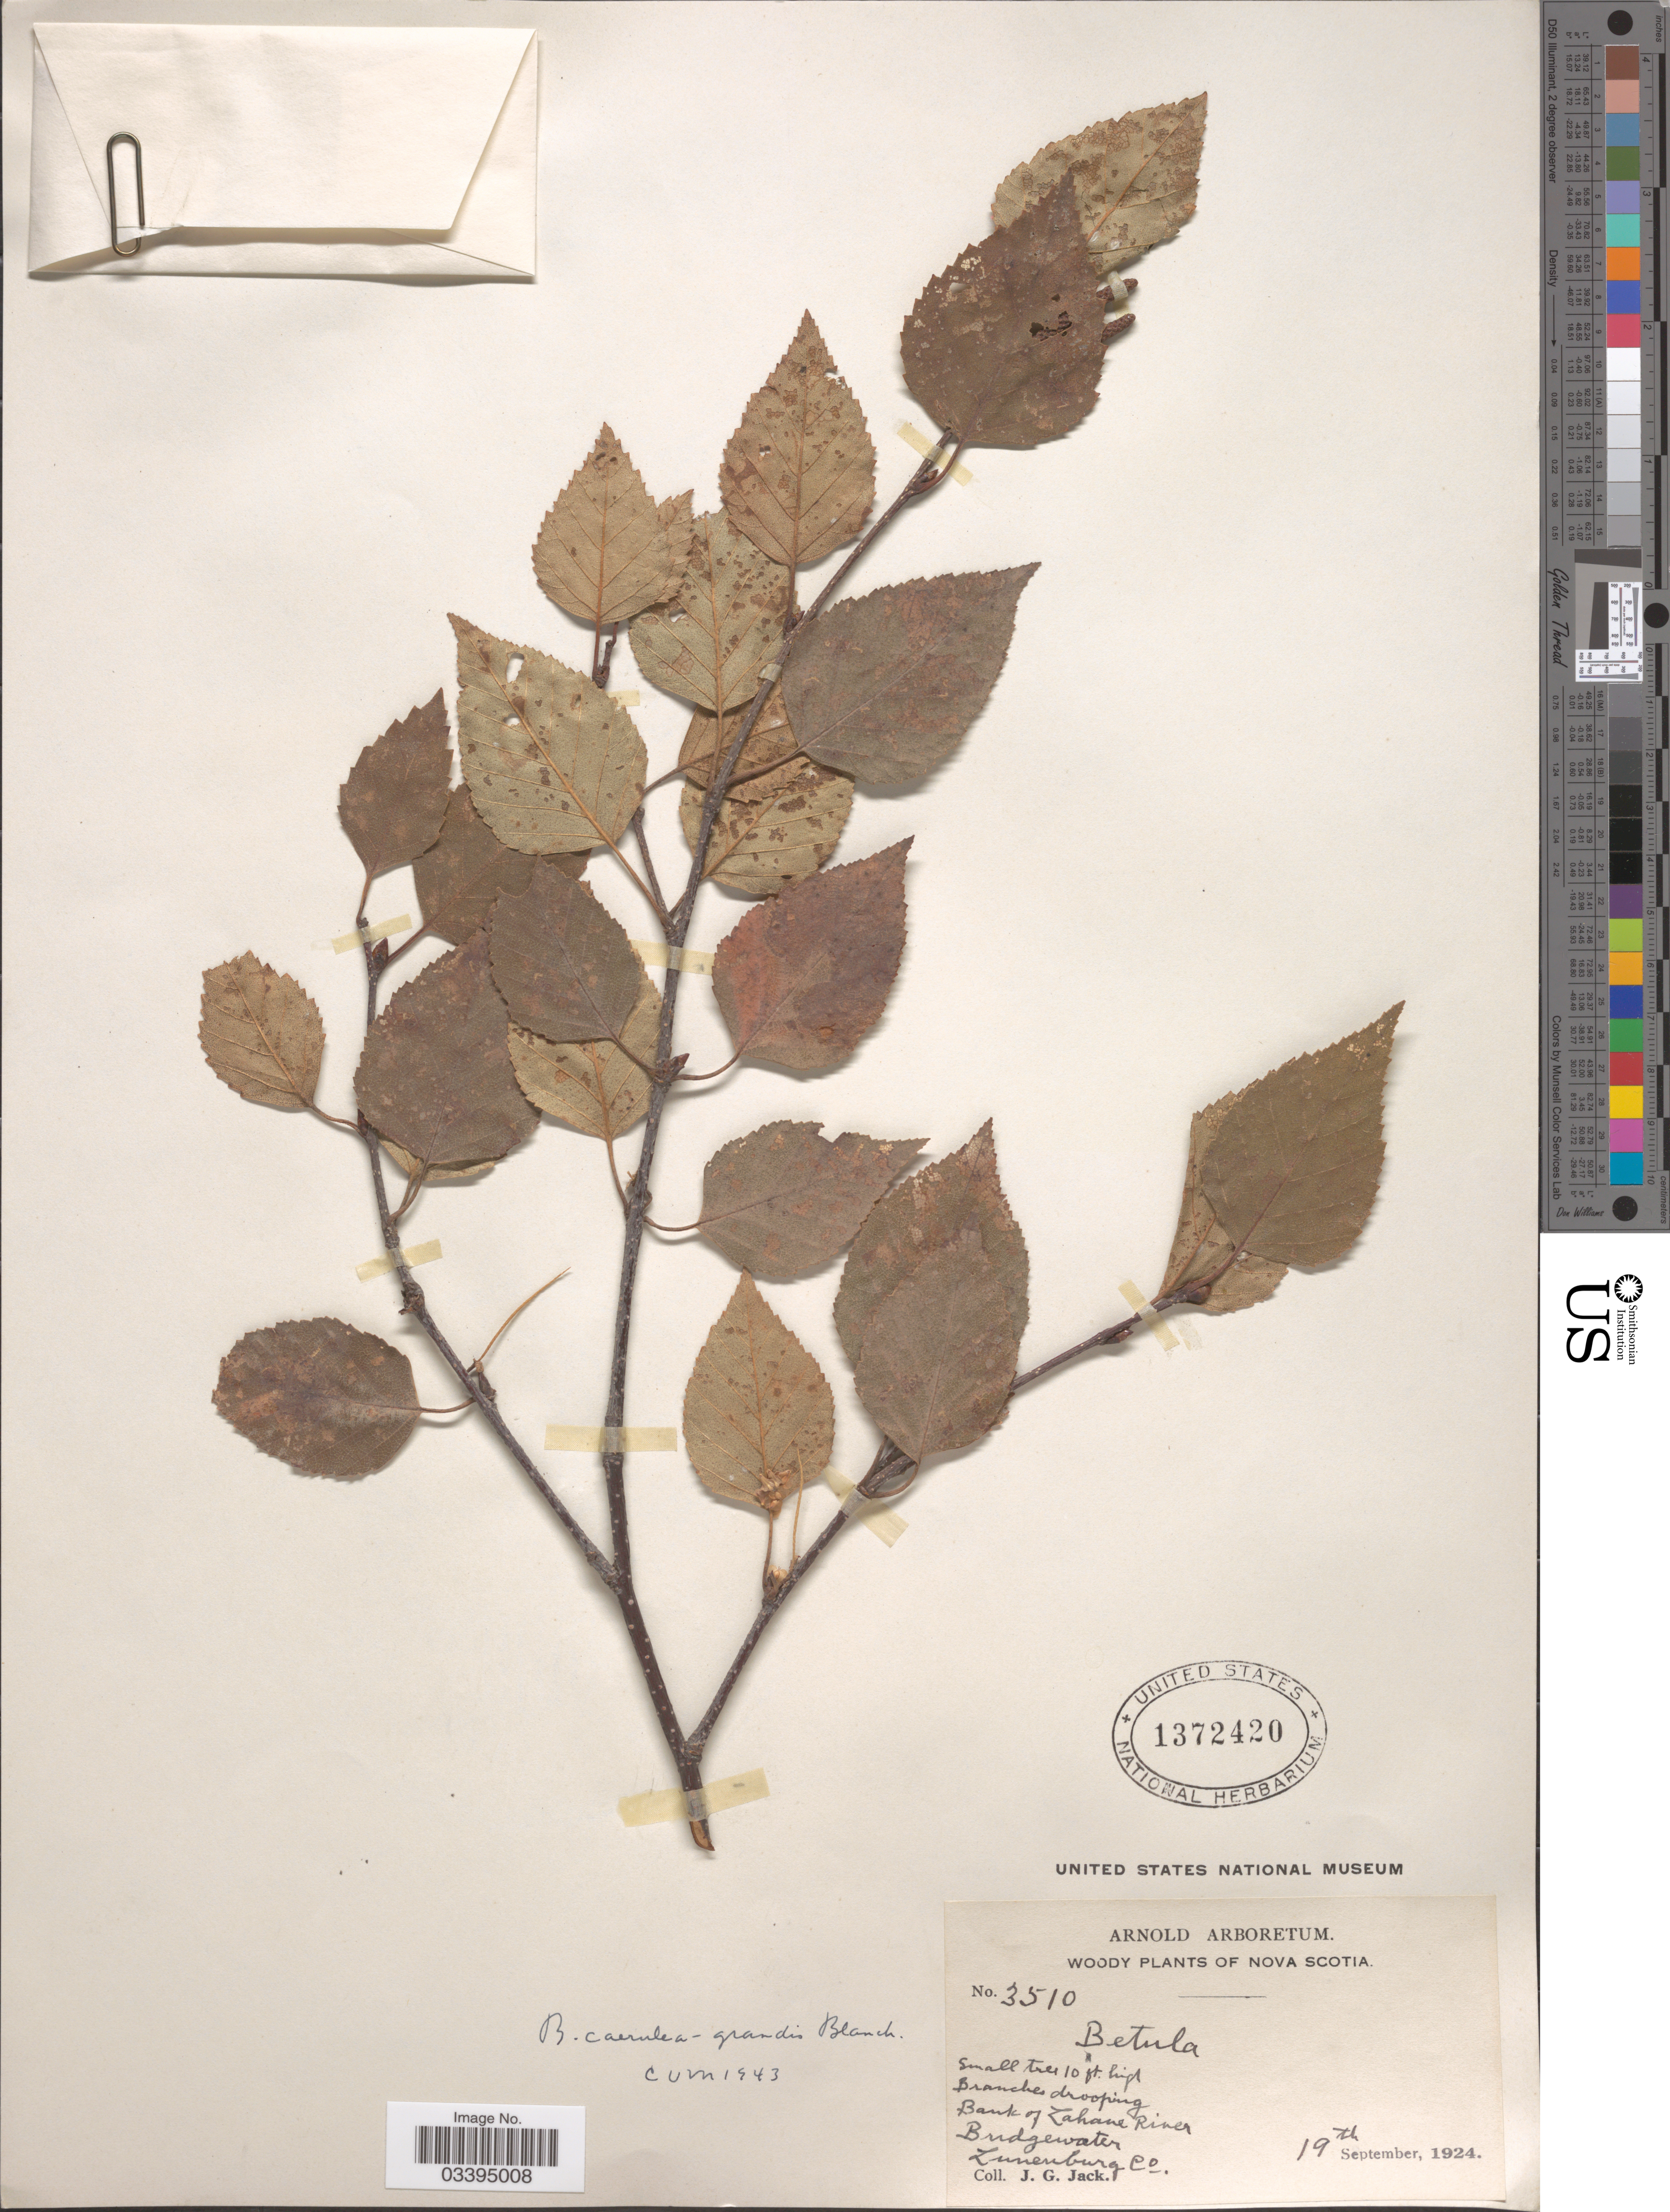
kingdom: Plantae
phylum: Tracheophyta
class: Magnoliopsida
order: Fagales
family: Betulaceae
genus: Betula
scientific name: Betula caerulea-grandis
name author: Blanch.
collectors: J. G. Jack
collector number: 3510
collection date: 1924-09-19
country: Canada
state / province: Nova Scotia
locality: Bank of Lahave River. Bridgewater. Zunenburg Co.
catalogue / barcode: US 1372420